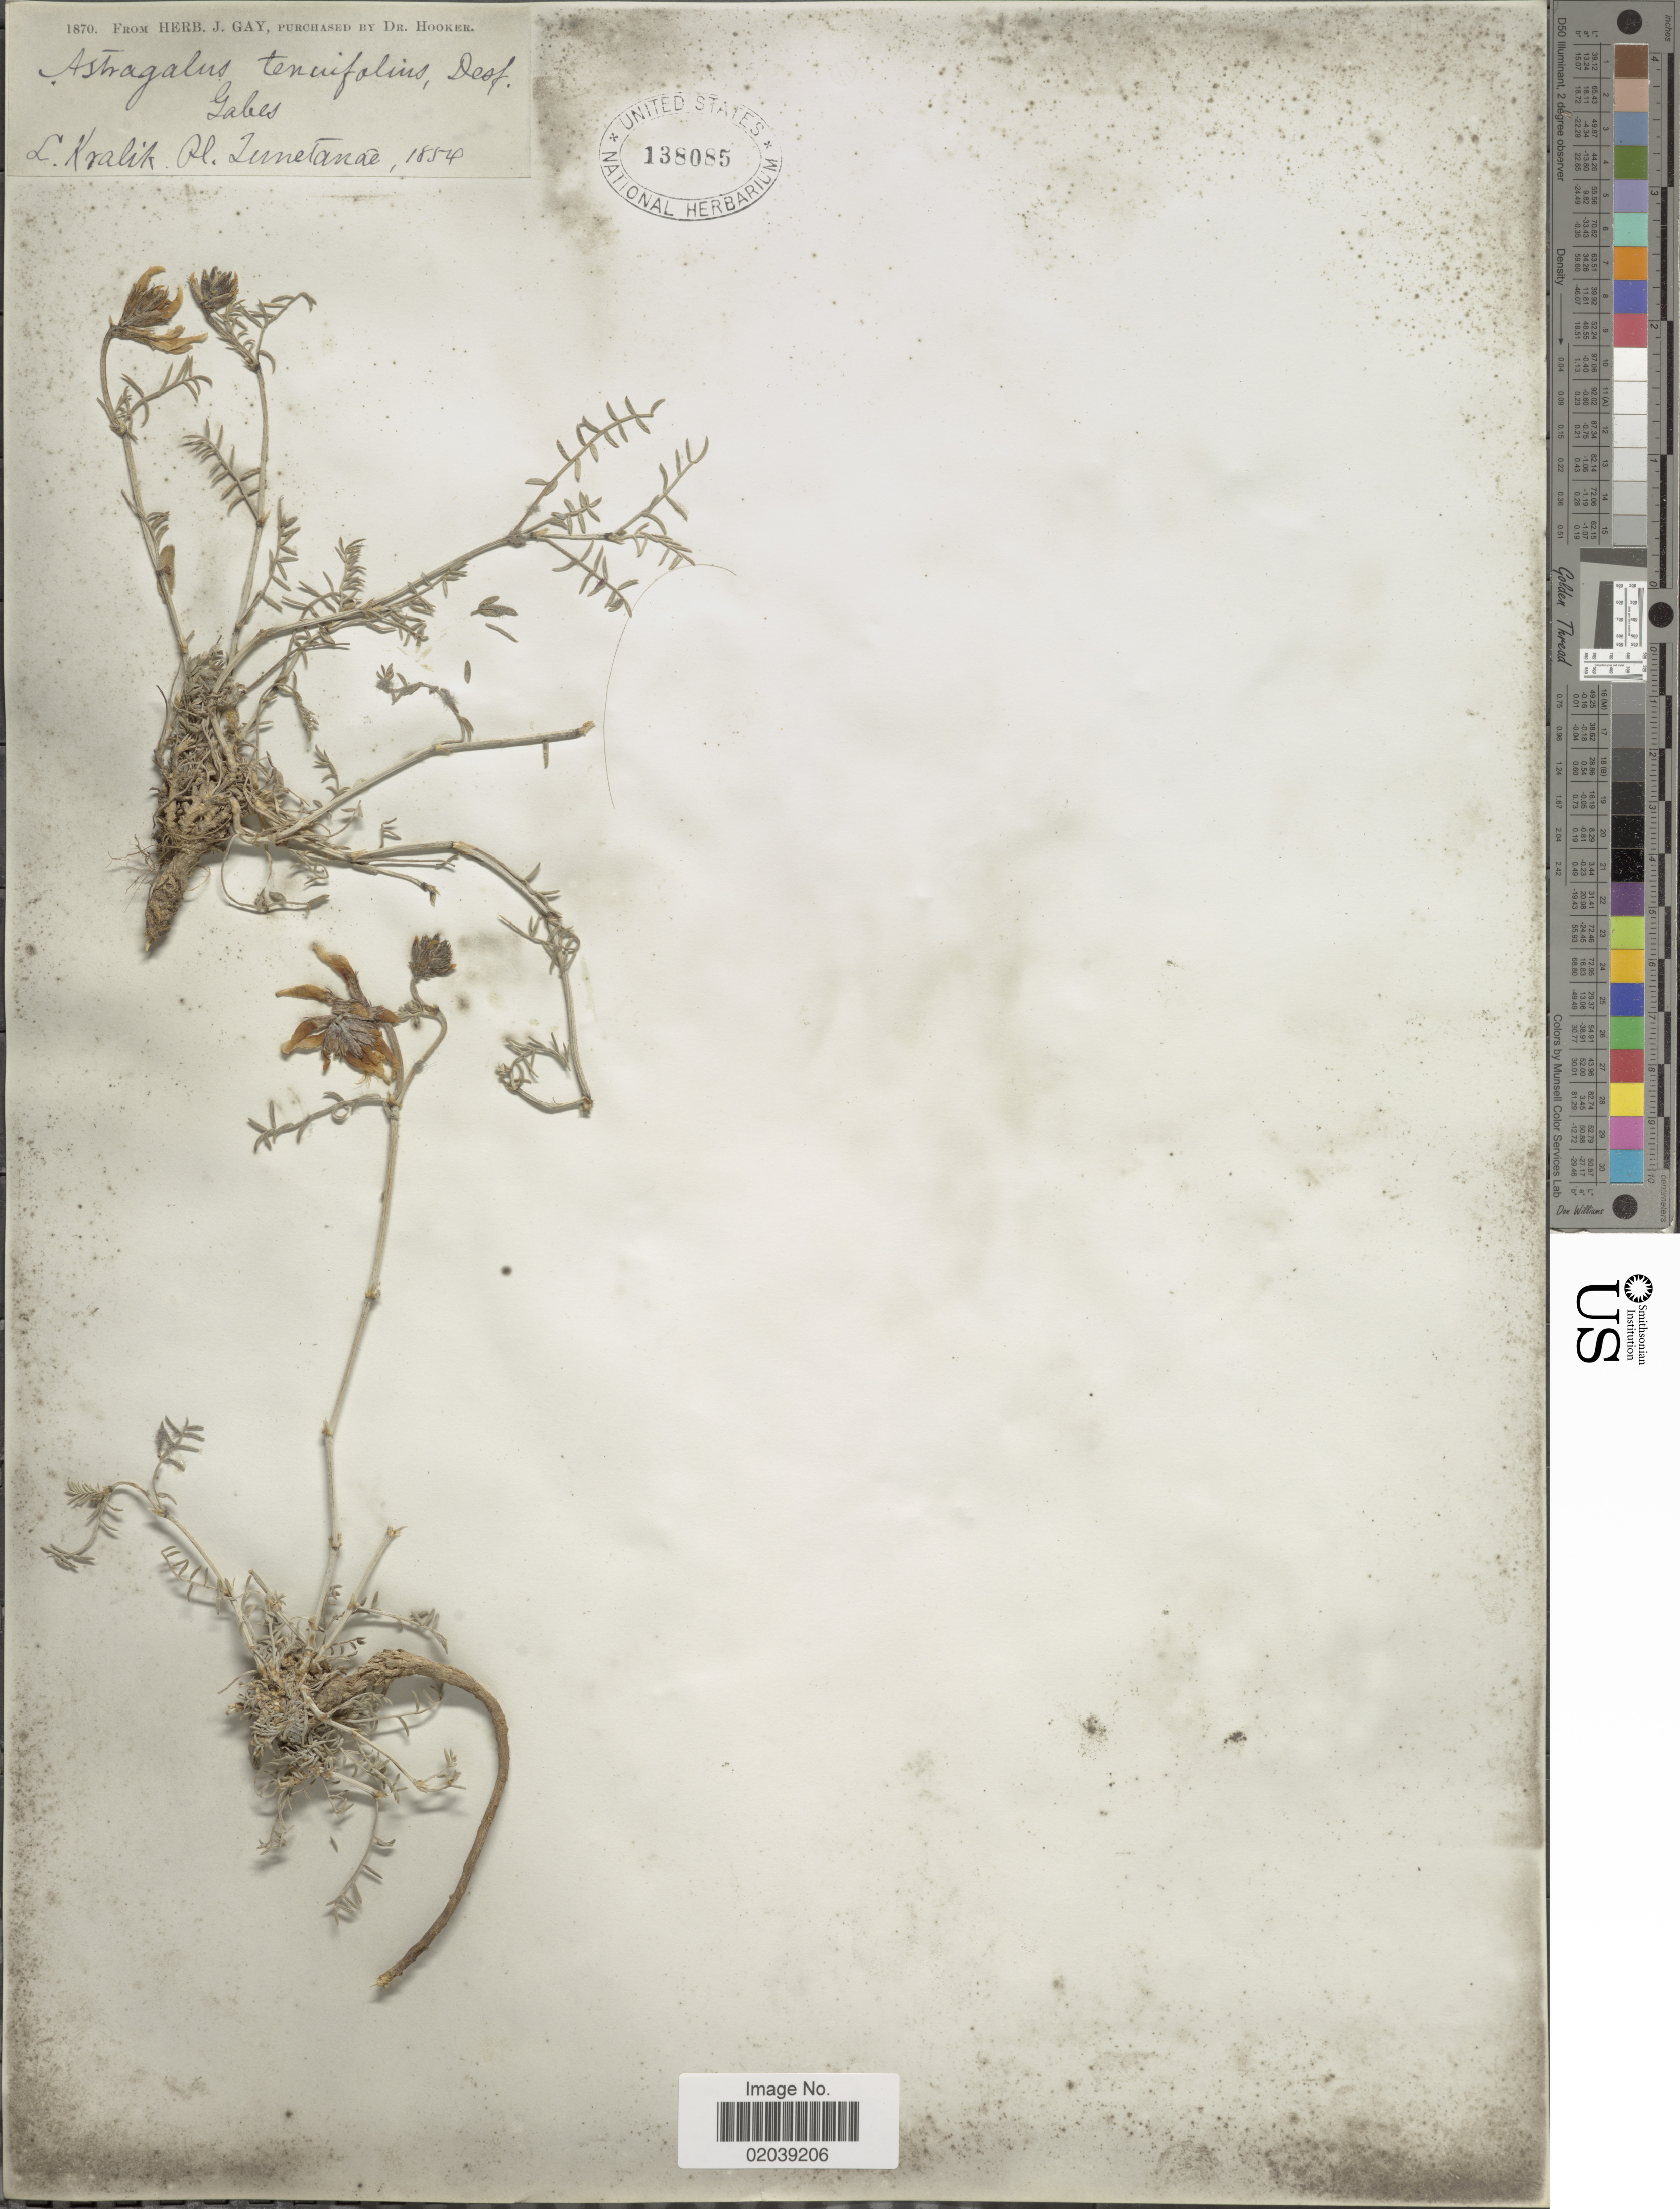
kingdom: Plantae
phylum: Tracheophyta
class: Magnoliopsida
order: Fabales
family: Fabaceae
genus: Astragalus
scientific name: Astragalus tenuifolius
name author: L.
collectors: L. Kralik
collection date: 1854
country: Tunisia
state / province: Gabès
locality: Gabes.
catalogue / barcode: US 138085